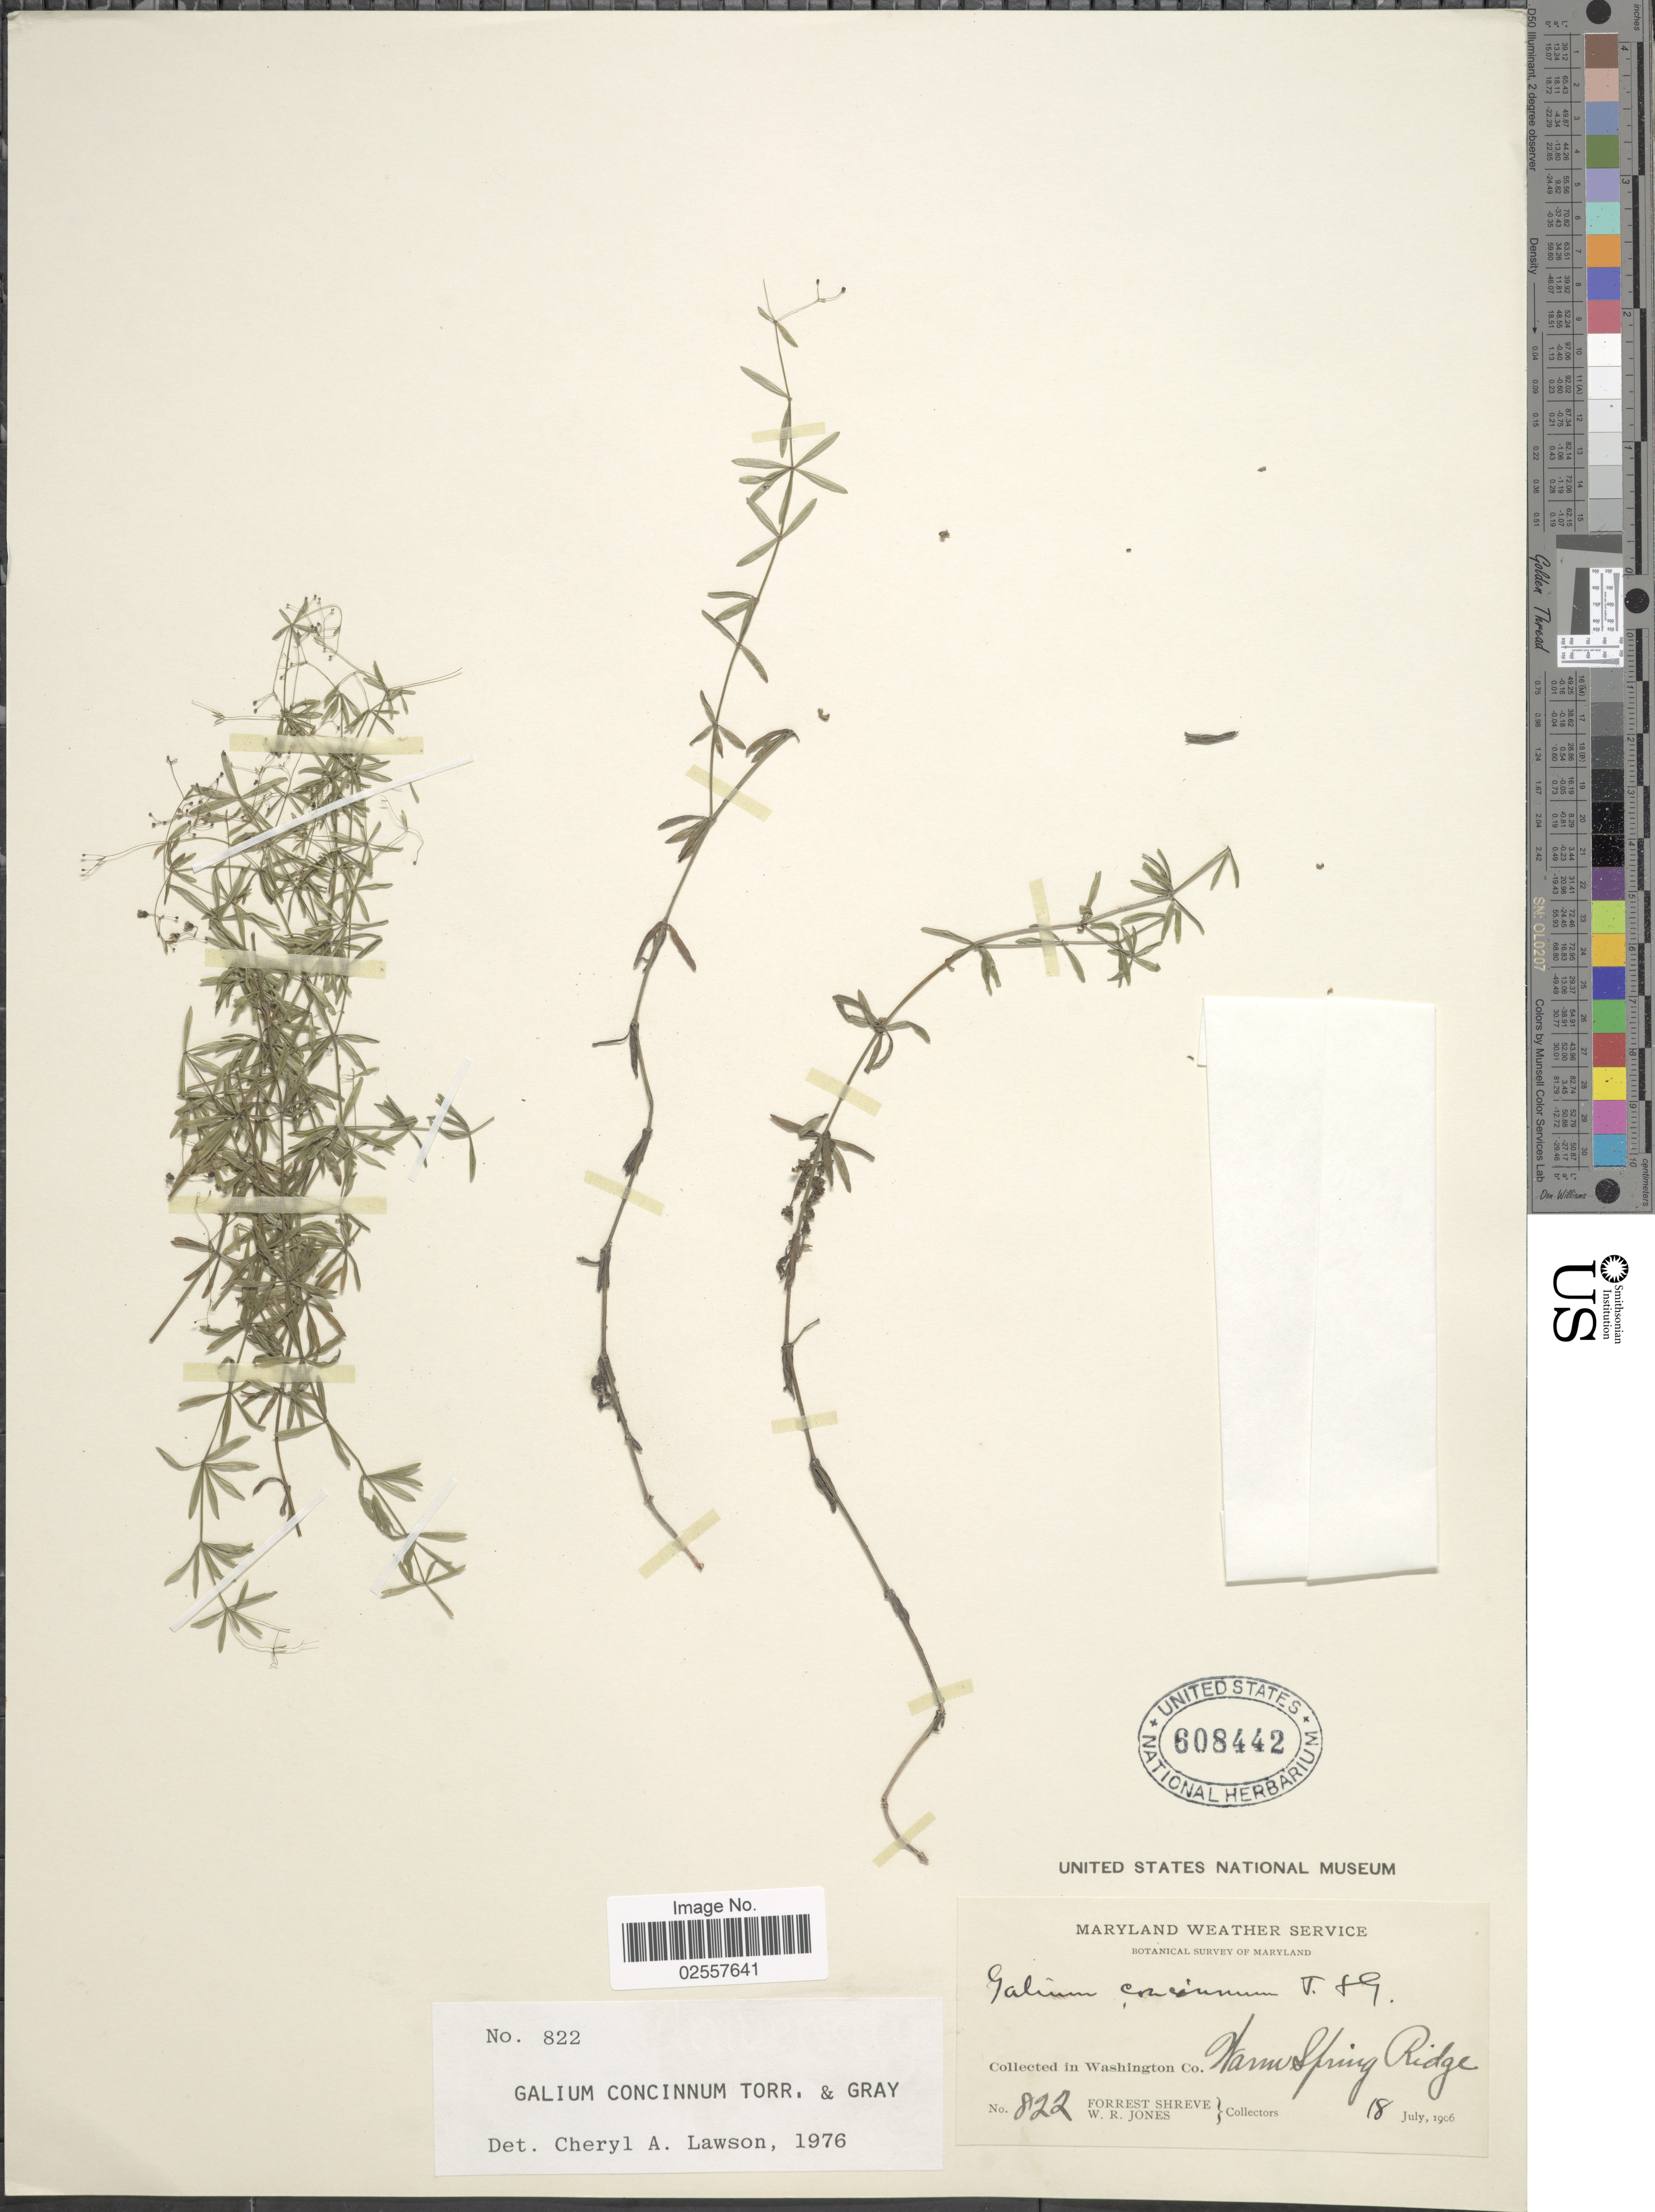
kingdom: Plantae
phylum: Tracheophyta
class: Magnoliopsida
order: Gentianales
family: Rubiaceae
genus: Galium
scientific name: Galium concinnum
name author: Torr. & A. Gray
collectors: F. Shreve & W. R. Jones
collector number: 822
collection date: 1906-07-18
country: United States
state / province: Maryland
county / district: Washngton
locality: Maryland Weather Service. Washington Co. Warm Spring Ridge.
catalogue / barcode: US 608442